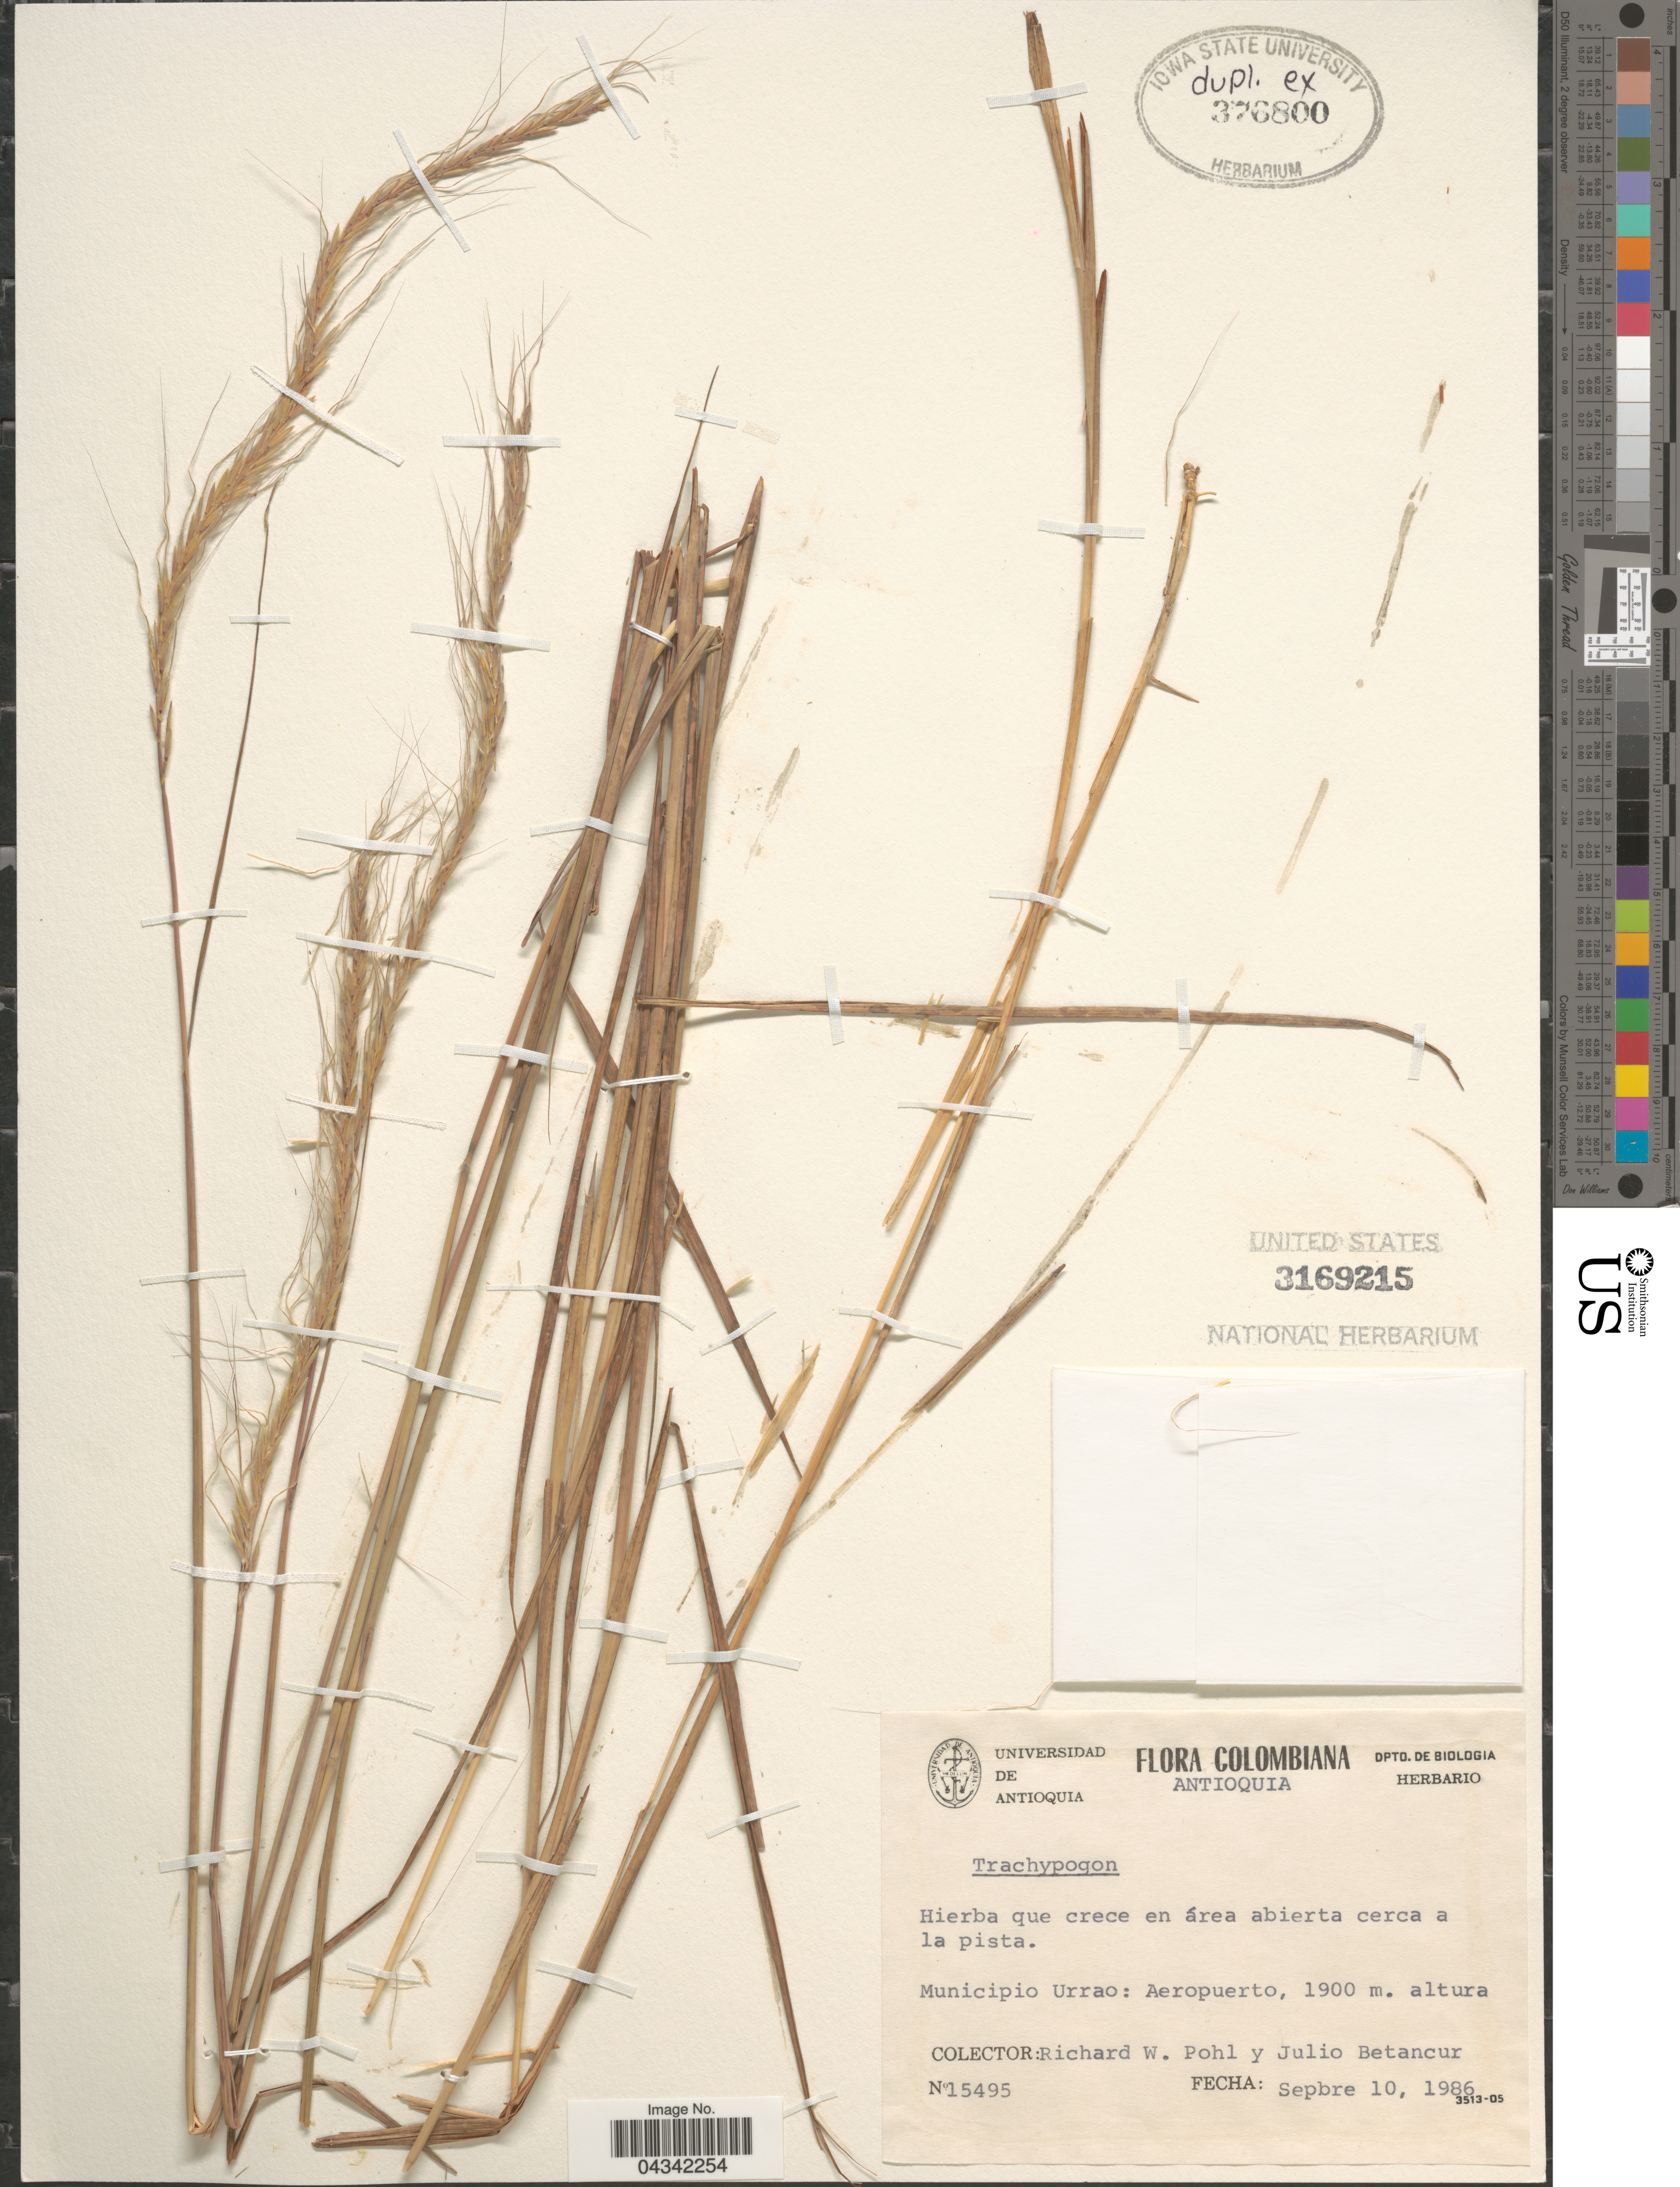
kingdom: Plantae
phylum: Tracheophyta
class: Liliopsida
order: Poales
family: Poaceae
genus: Trachypogon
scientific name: Trachypogon sp.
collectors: R. W. Pohl & J. Betancur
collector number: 15495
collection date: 1986-09-10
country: Colombia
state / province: Antioquia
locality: Municipio Urrao: Aeropuerto.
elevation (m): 1900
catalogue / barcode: US 3169215